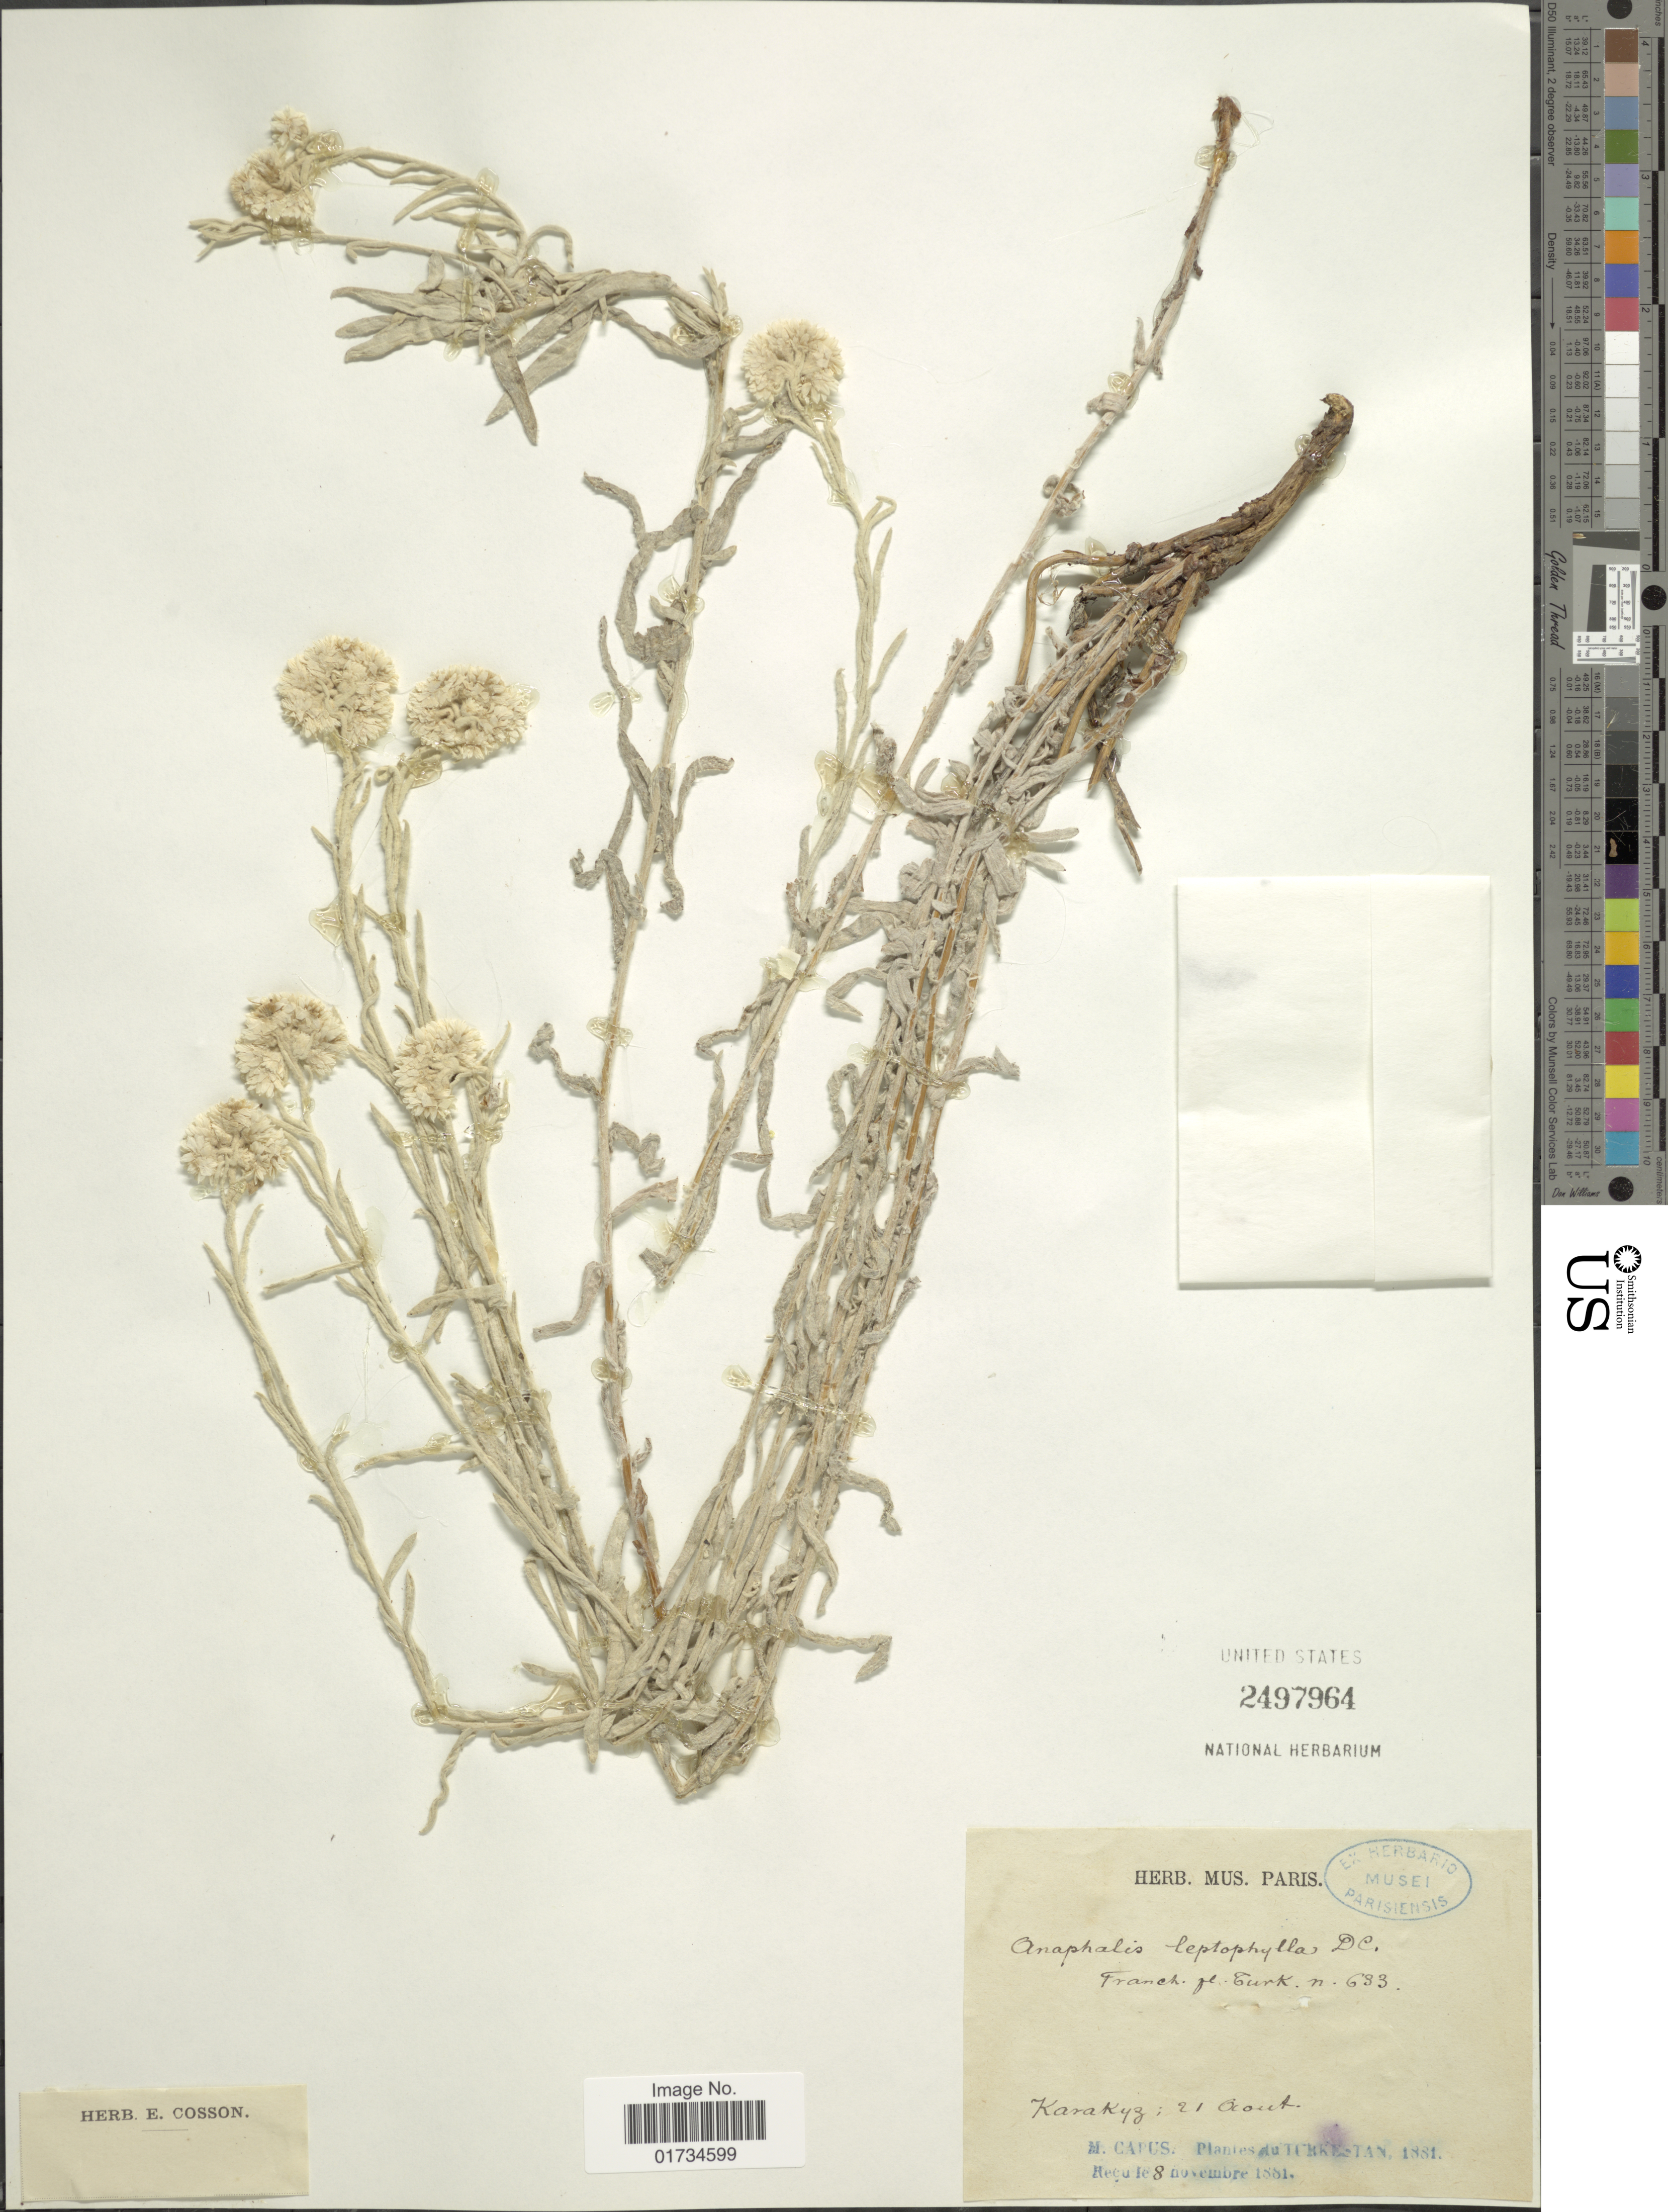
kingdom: Plantae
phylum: Tracheophyta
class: Magnoliopsida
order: Asterales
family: Asteraceae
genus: Anaphalis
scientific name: Anaphalis leptophylla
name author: DC.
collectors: M. Capus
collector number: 633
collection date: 1881-08-21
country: Azerbaijan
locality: Karakyz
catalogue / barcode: US 2497964